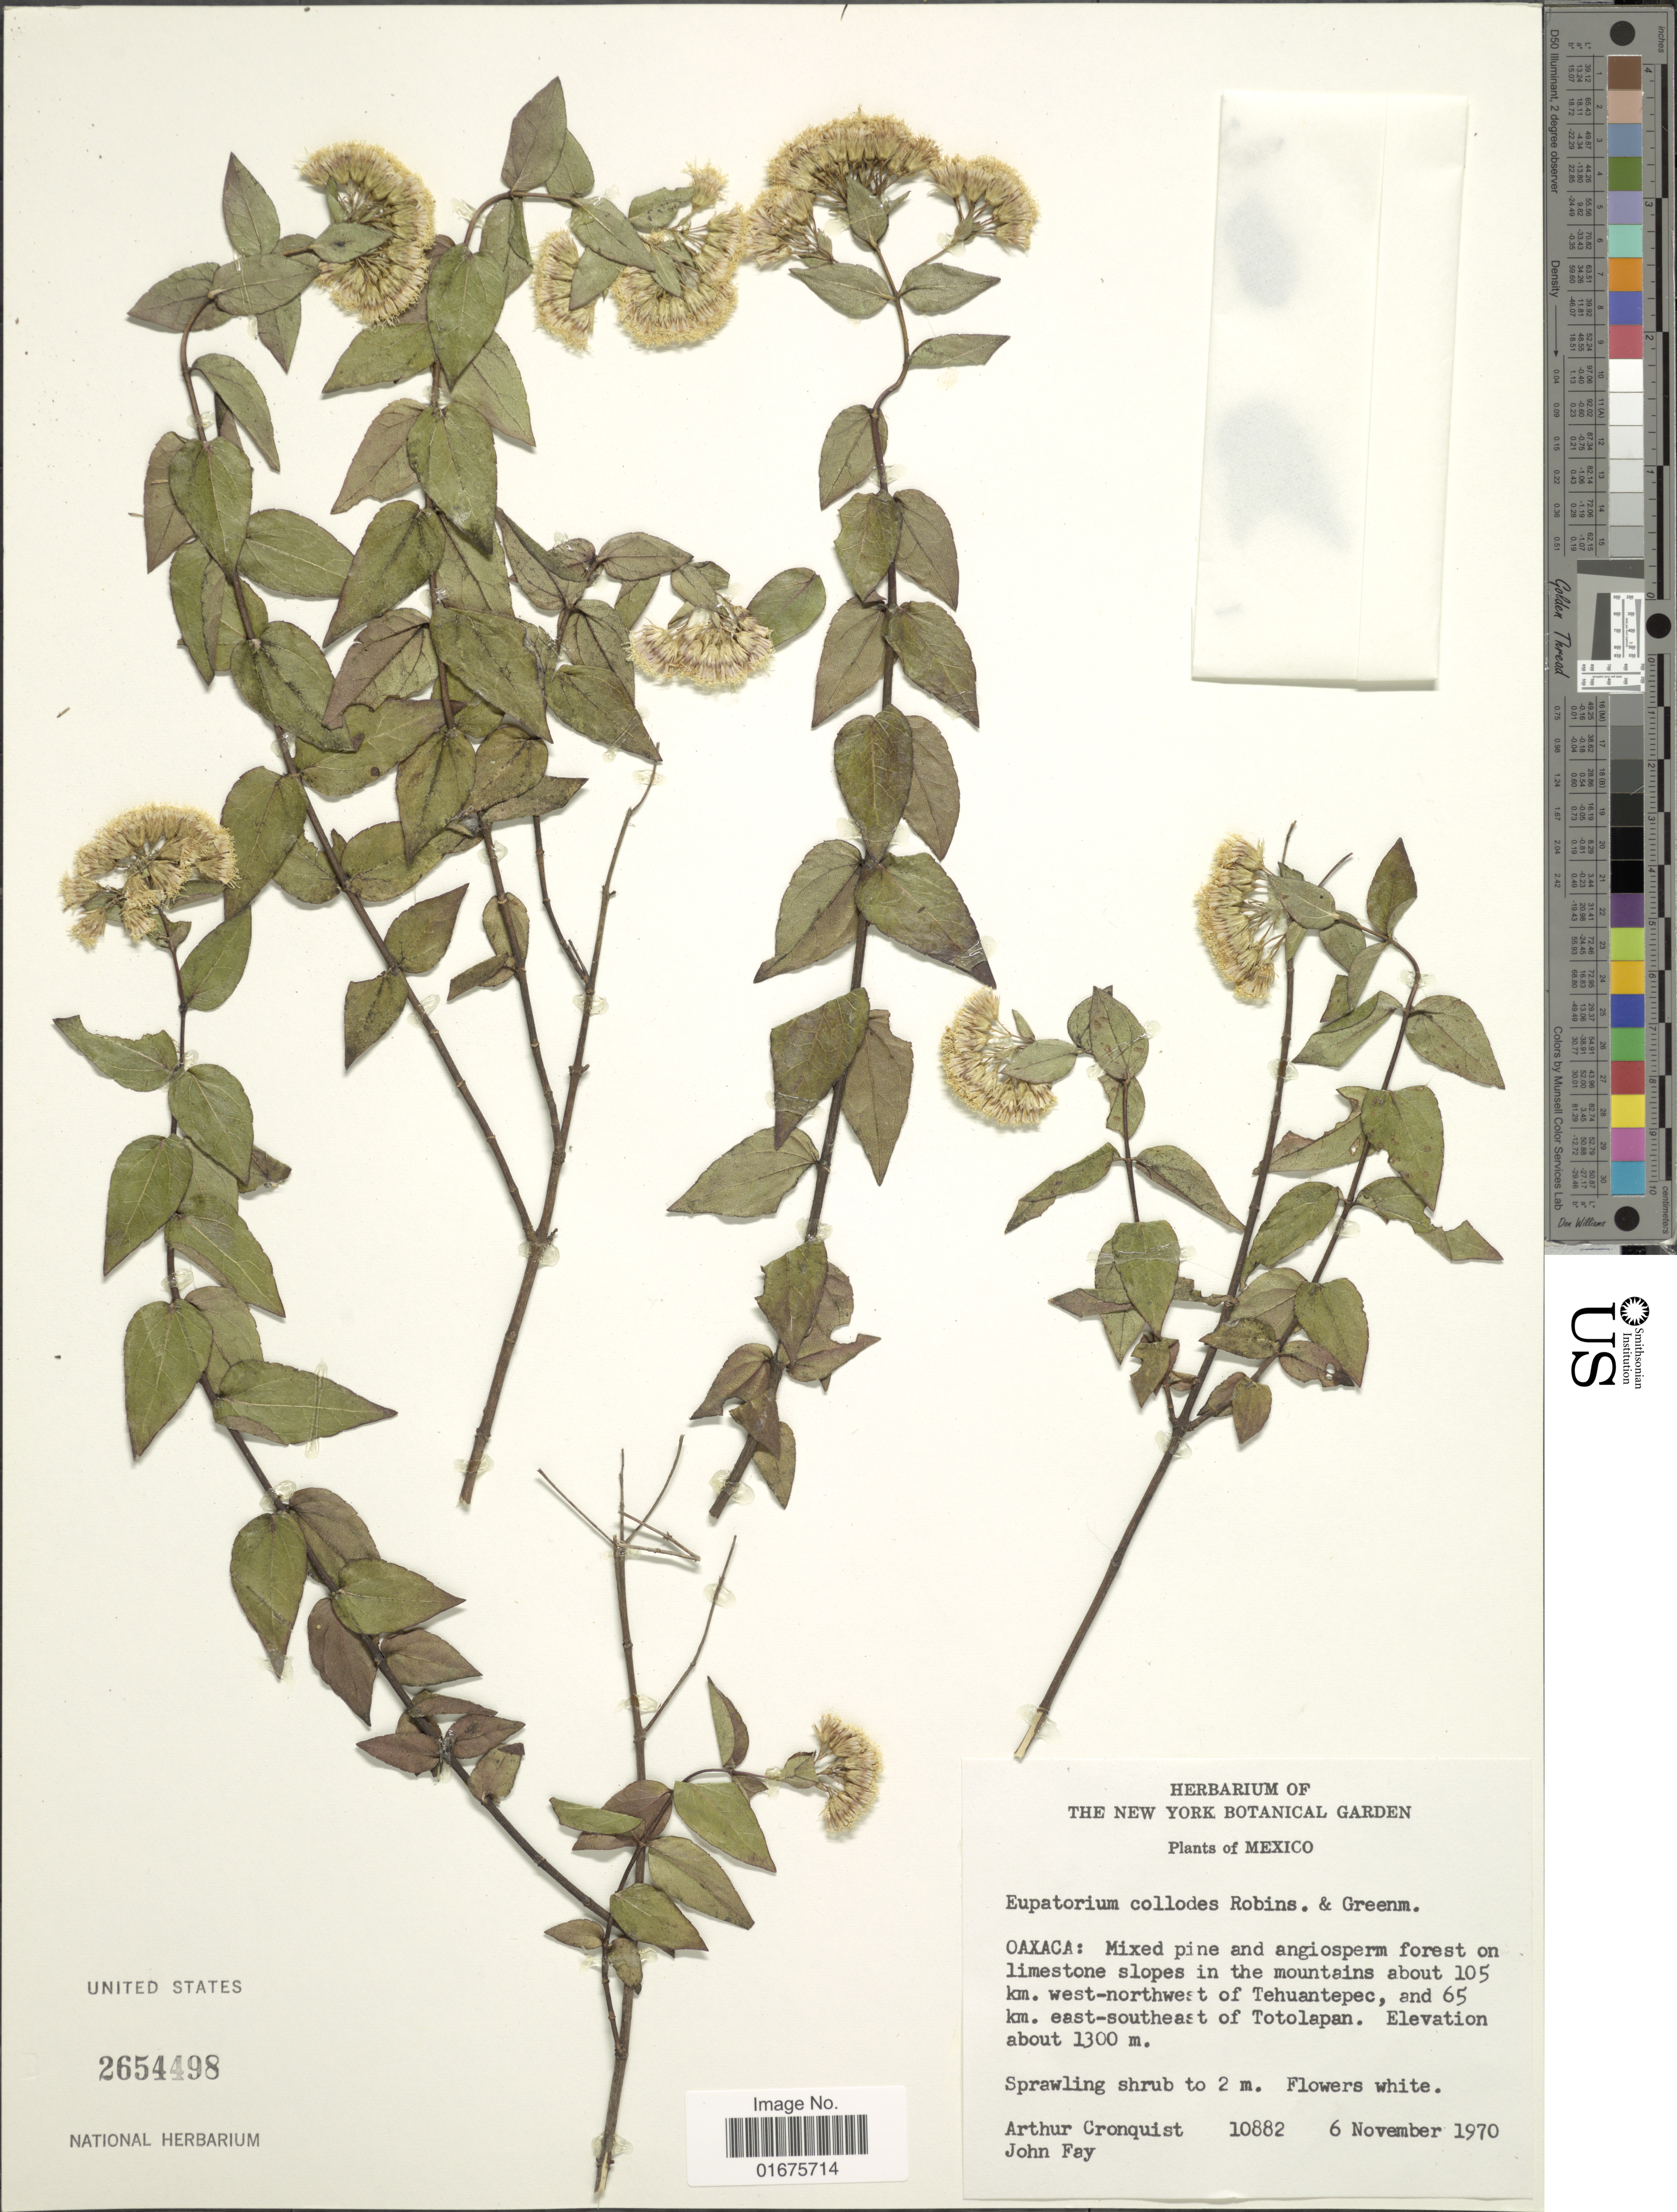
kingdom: Plantae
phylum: Tracheophyta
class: Magnoliopsida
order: Asterales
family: Asteraceae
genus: Ageratina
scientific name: Ageratina collodes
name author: (B.L. Rob. & Greenm.) R.M. King & H. Rob.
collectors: A. J. Cronquist & J. M. Fay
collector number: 10882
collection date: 1970-11-06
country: Mexico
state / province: Oaxaca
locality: Mixed pine and angiosperm forest on limestone slopes in the mountains about 105 km. west-northwest of Tehuantepec, and 65 km. east-southeast of Totolapan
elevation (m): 1300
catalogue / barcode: US 2654498